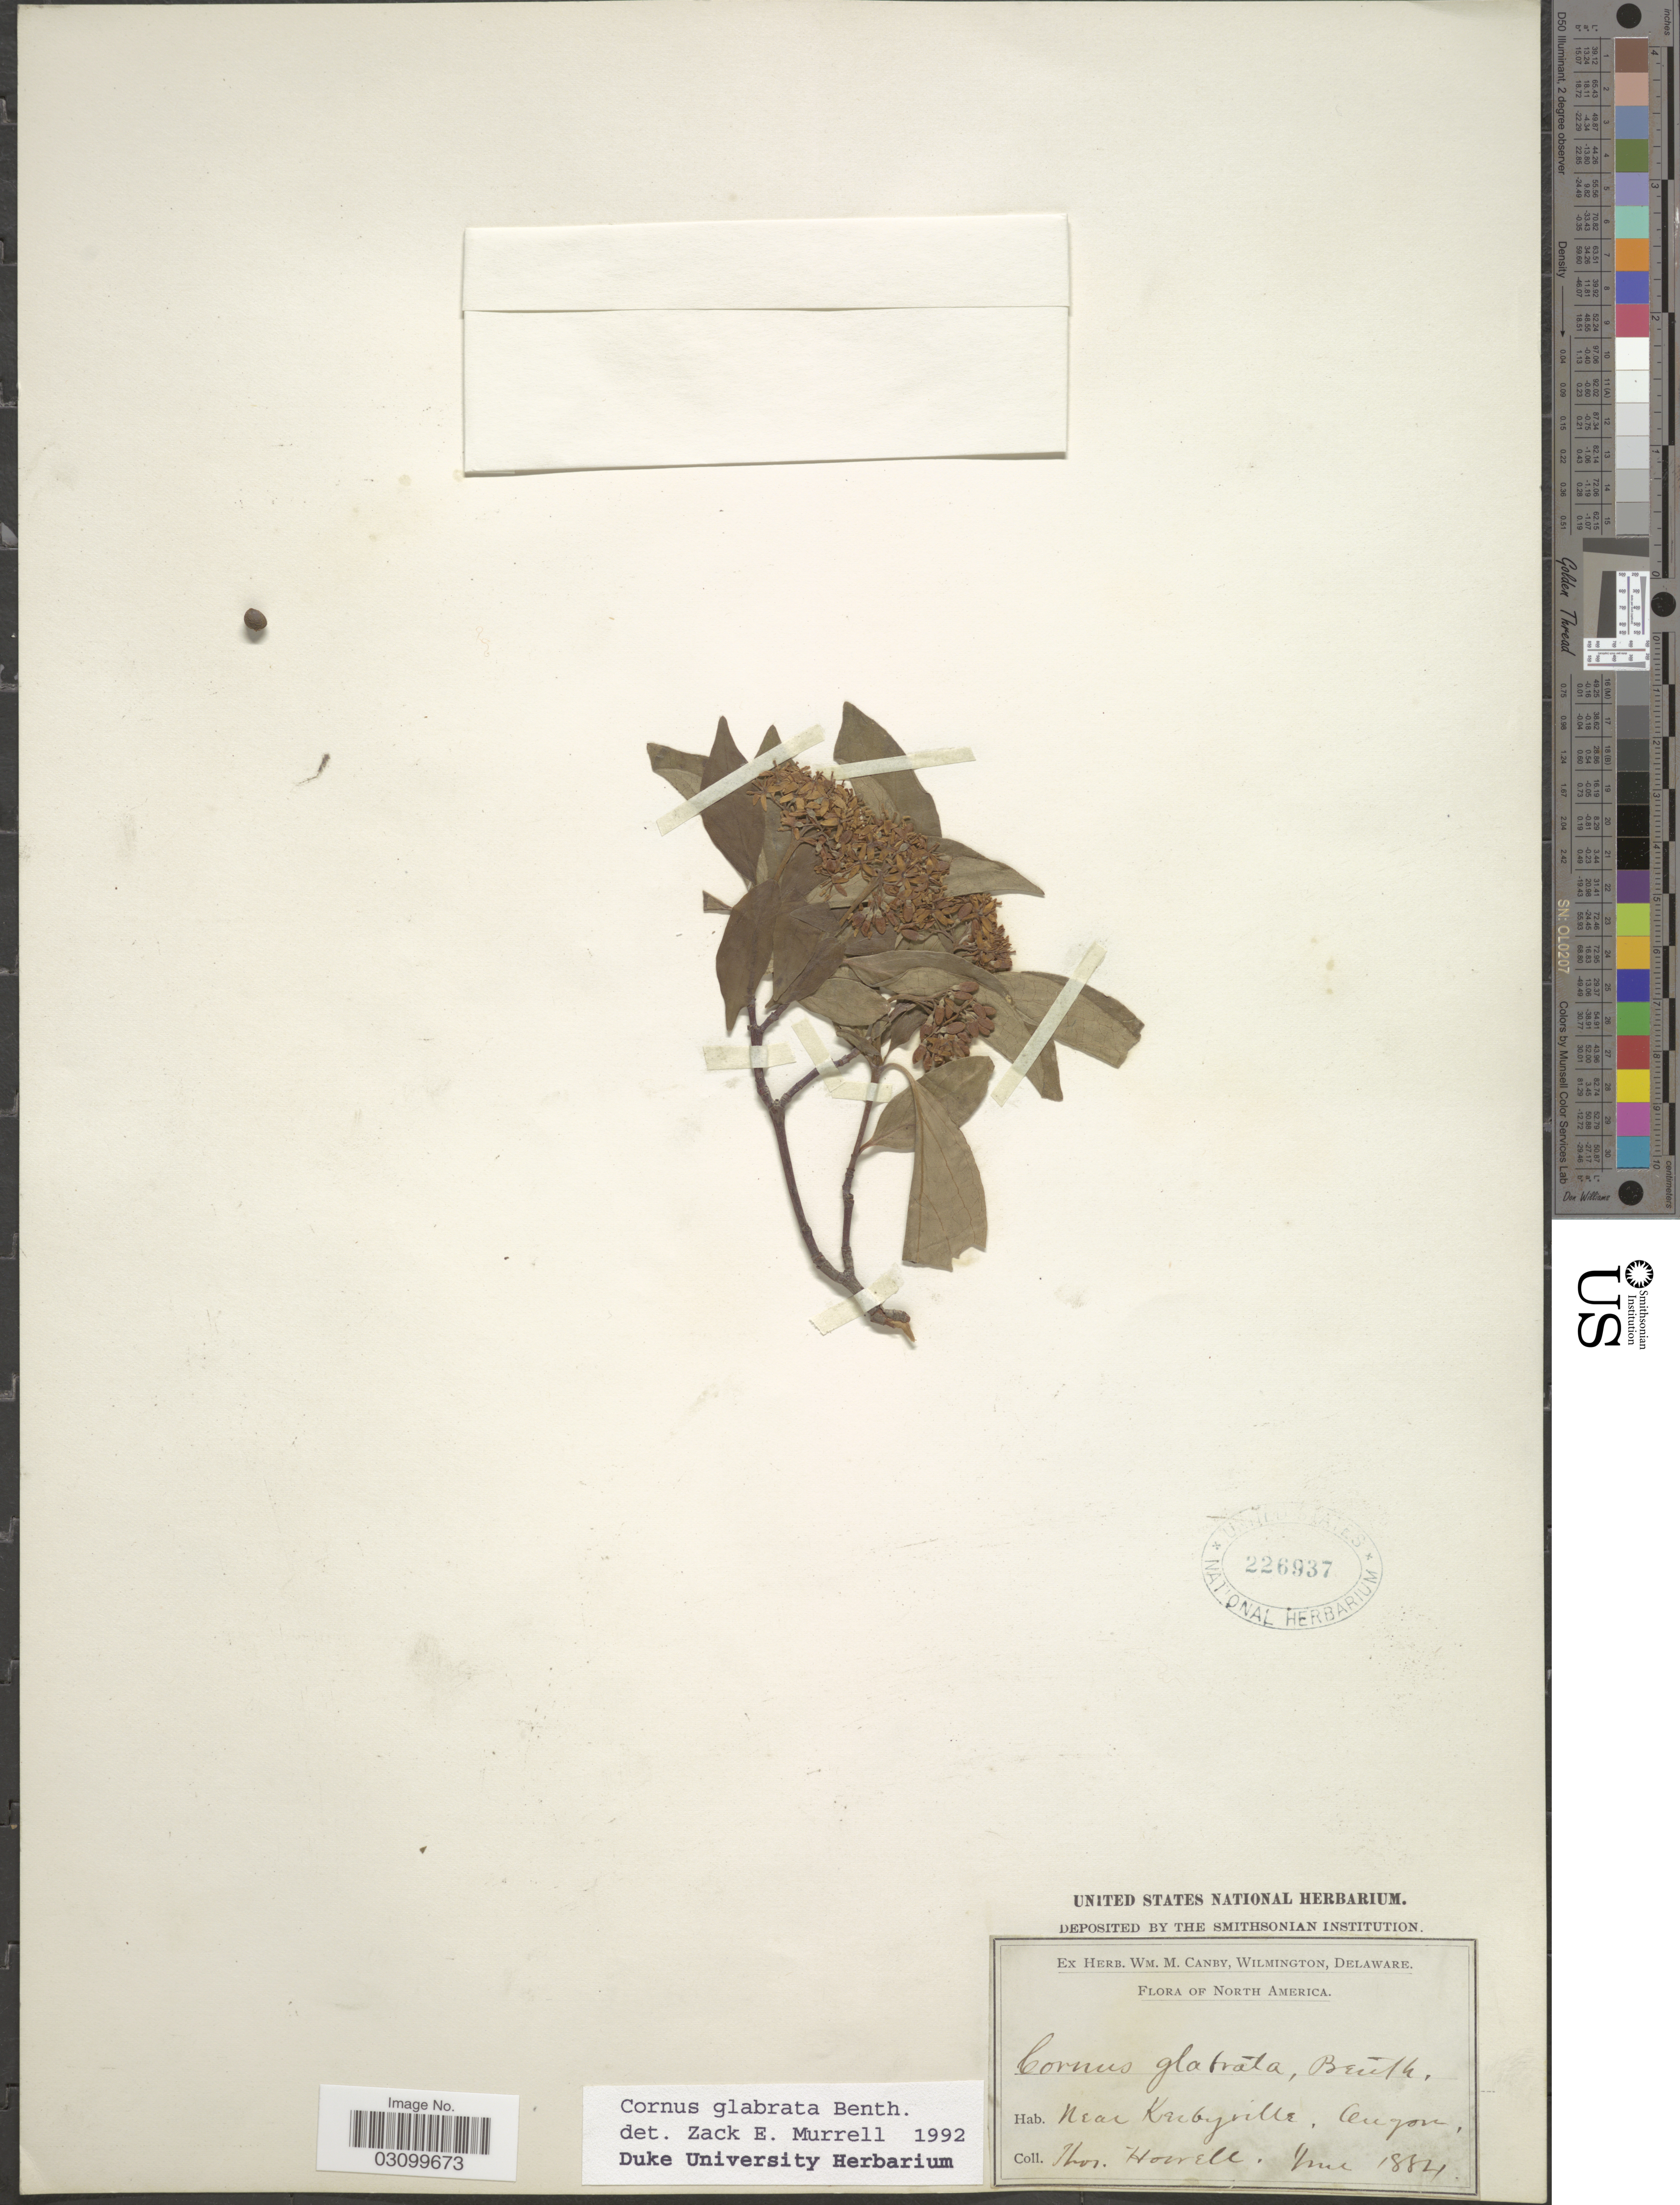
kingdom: Plantae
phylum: Tracheophyta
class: Magnoliopsida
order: Cornales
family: Cornaceae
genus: Cornus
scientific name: Cornus glabrata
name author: Benth.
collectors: T. Howell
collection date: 1884-06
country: United States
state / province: Oregon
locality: Near Kerbyville.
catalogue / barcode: US 226937